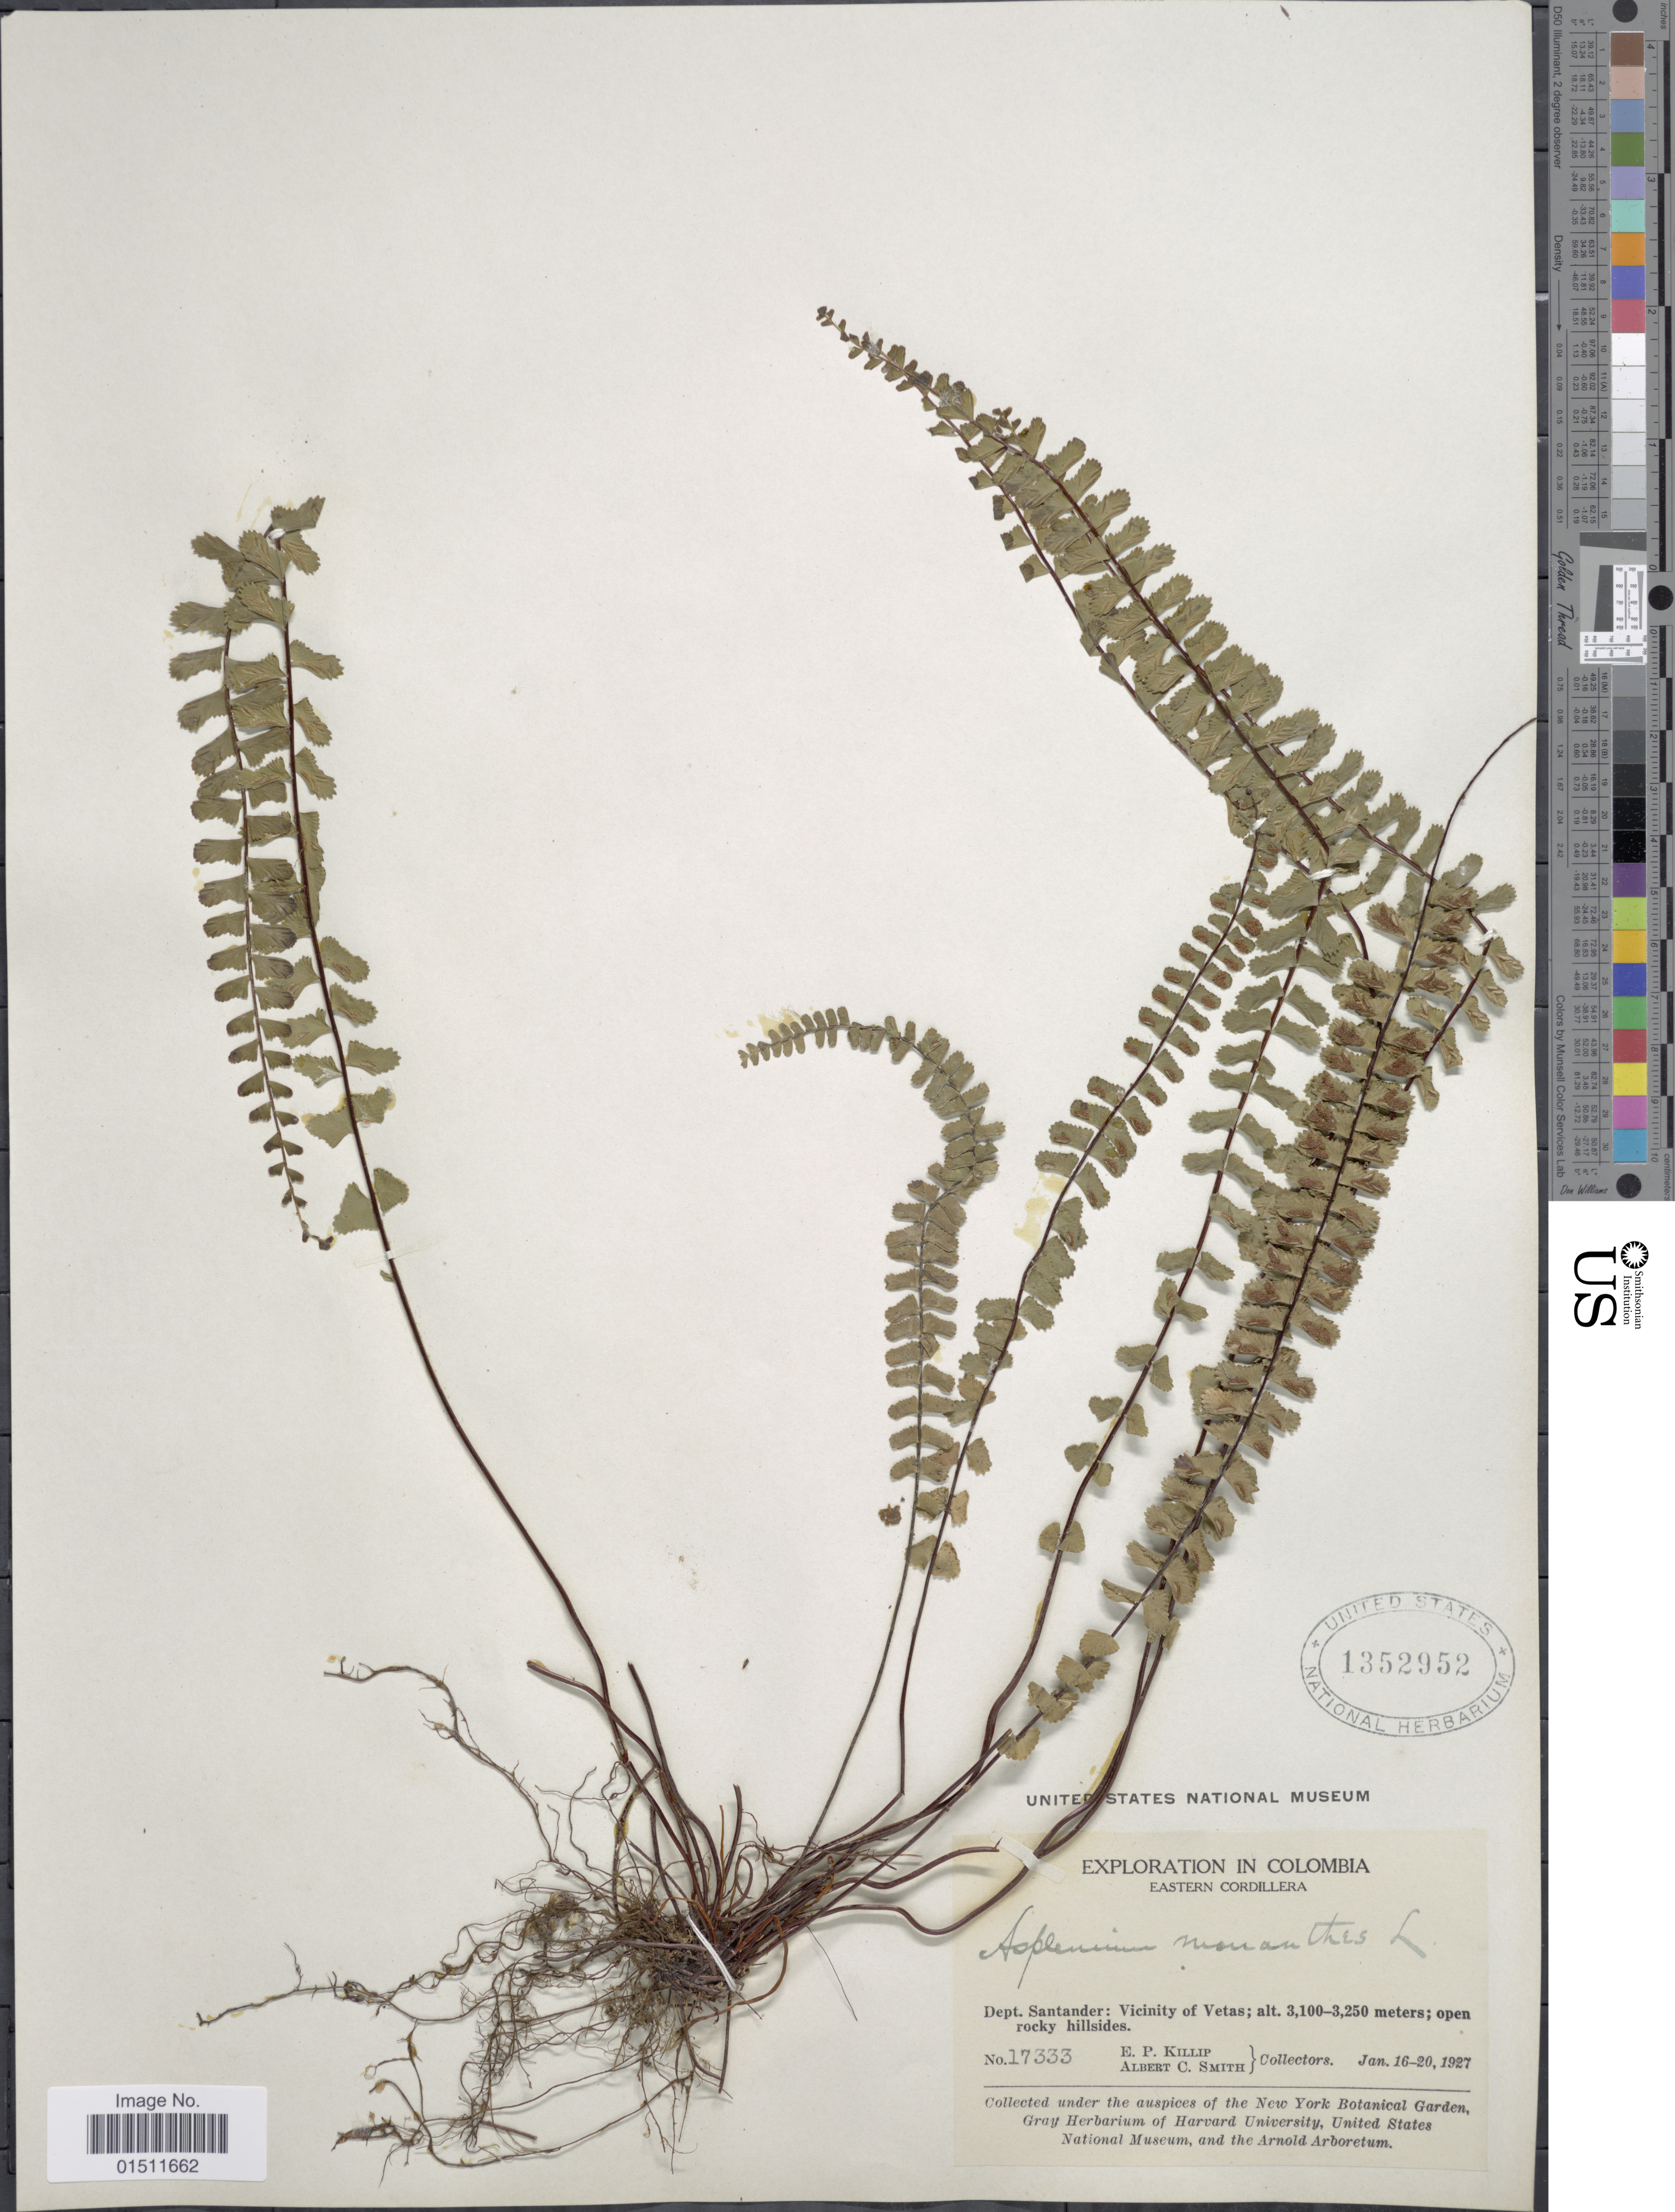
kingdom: Plantae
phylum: Tracheophyta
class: Polypodiopsida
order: Polypodiales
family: Aspleniaceae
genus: Asplenium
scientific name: Asplenium monanthes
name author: L.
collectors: E. P. Killip & A. C. Smith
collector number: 17333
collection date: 1927-01-16/1927-01-20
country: Colombia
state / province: Santander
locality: Eastern Cordillera, dept. Santander: Vicinity of Vetas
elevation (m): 3100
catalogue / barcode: US 1352952